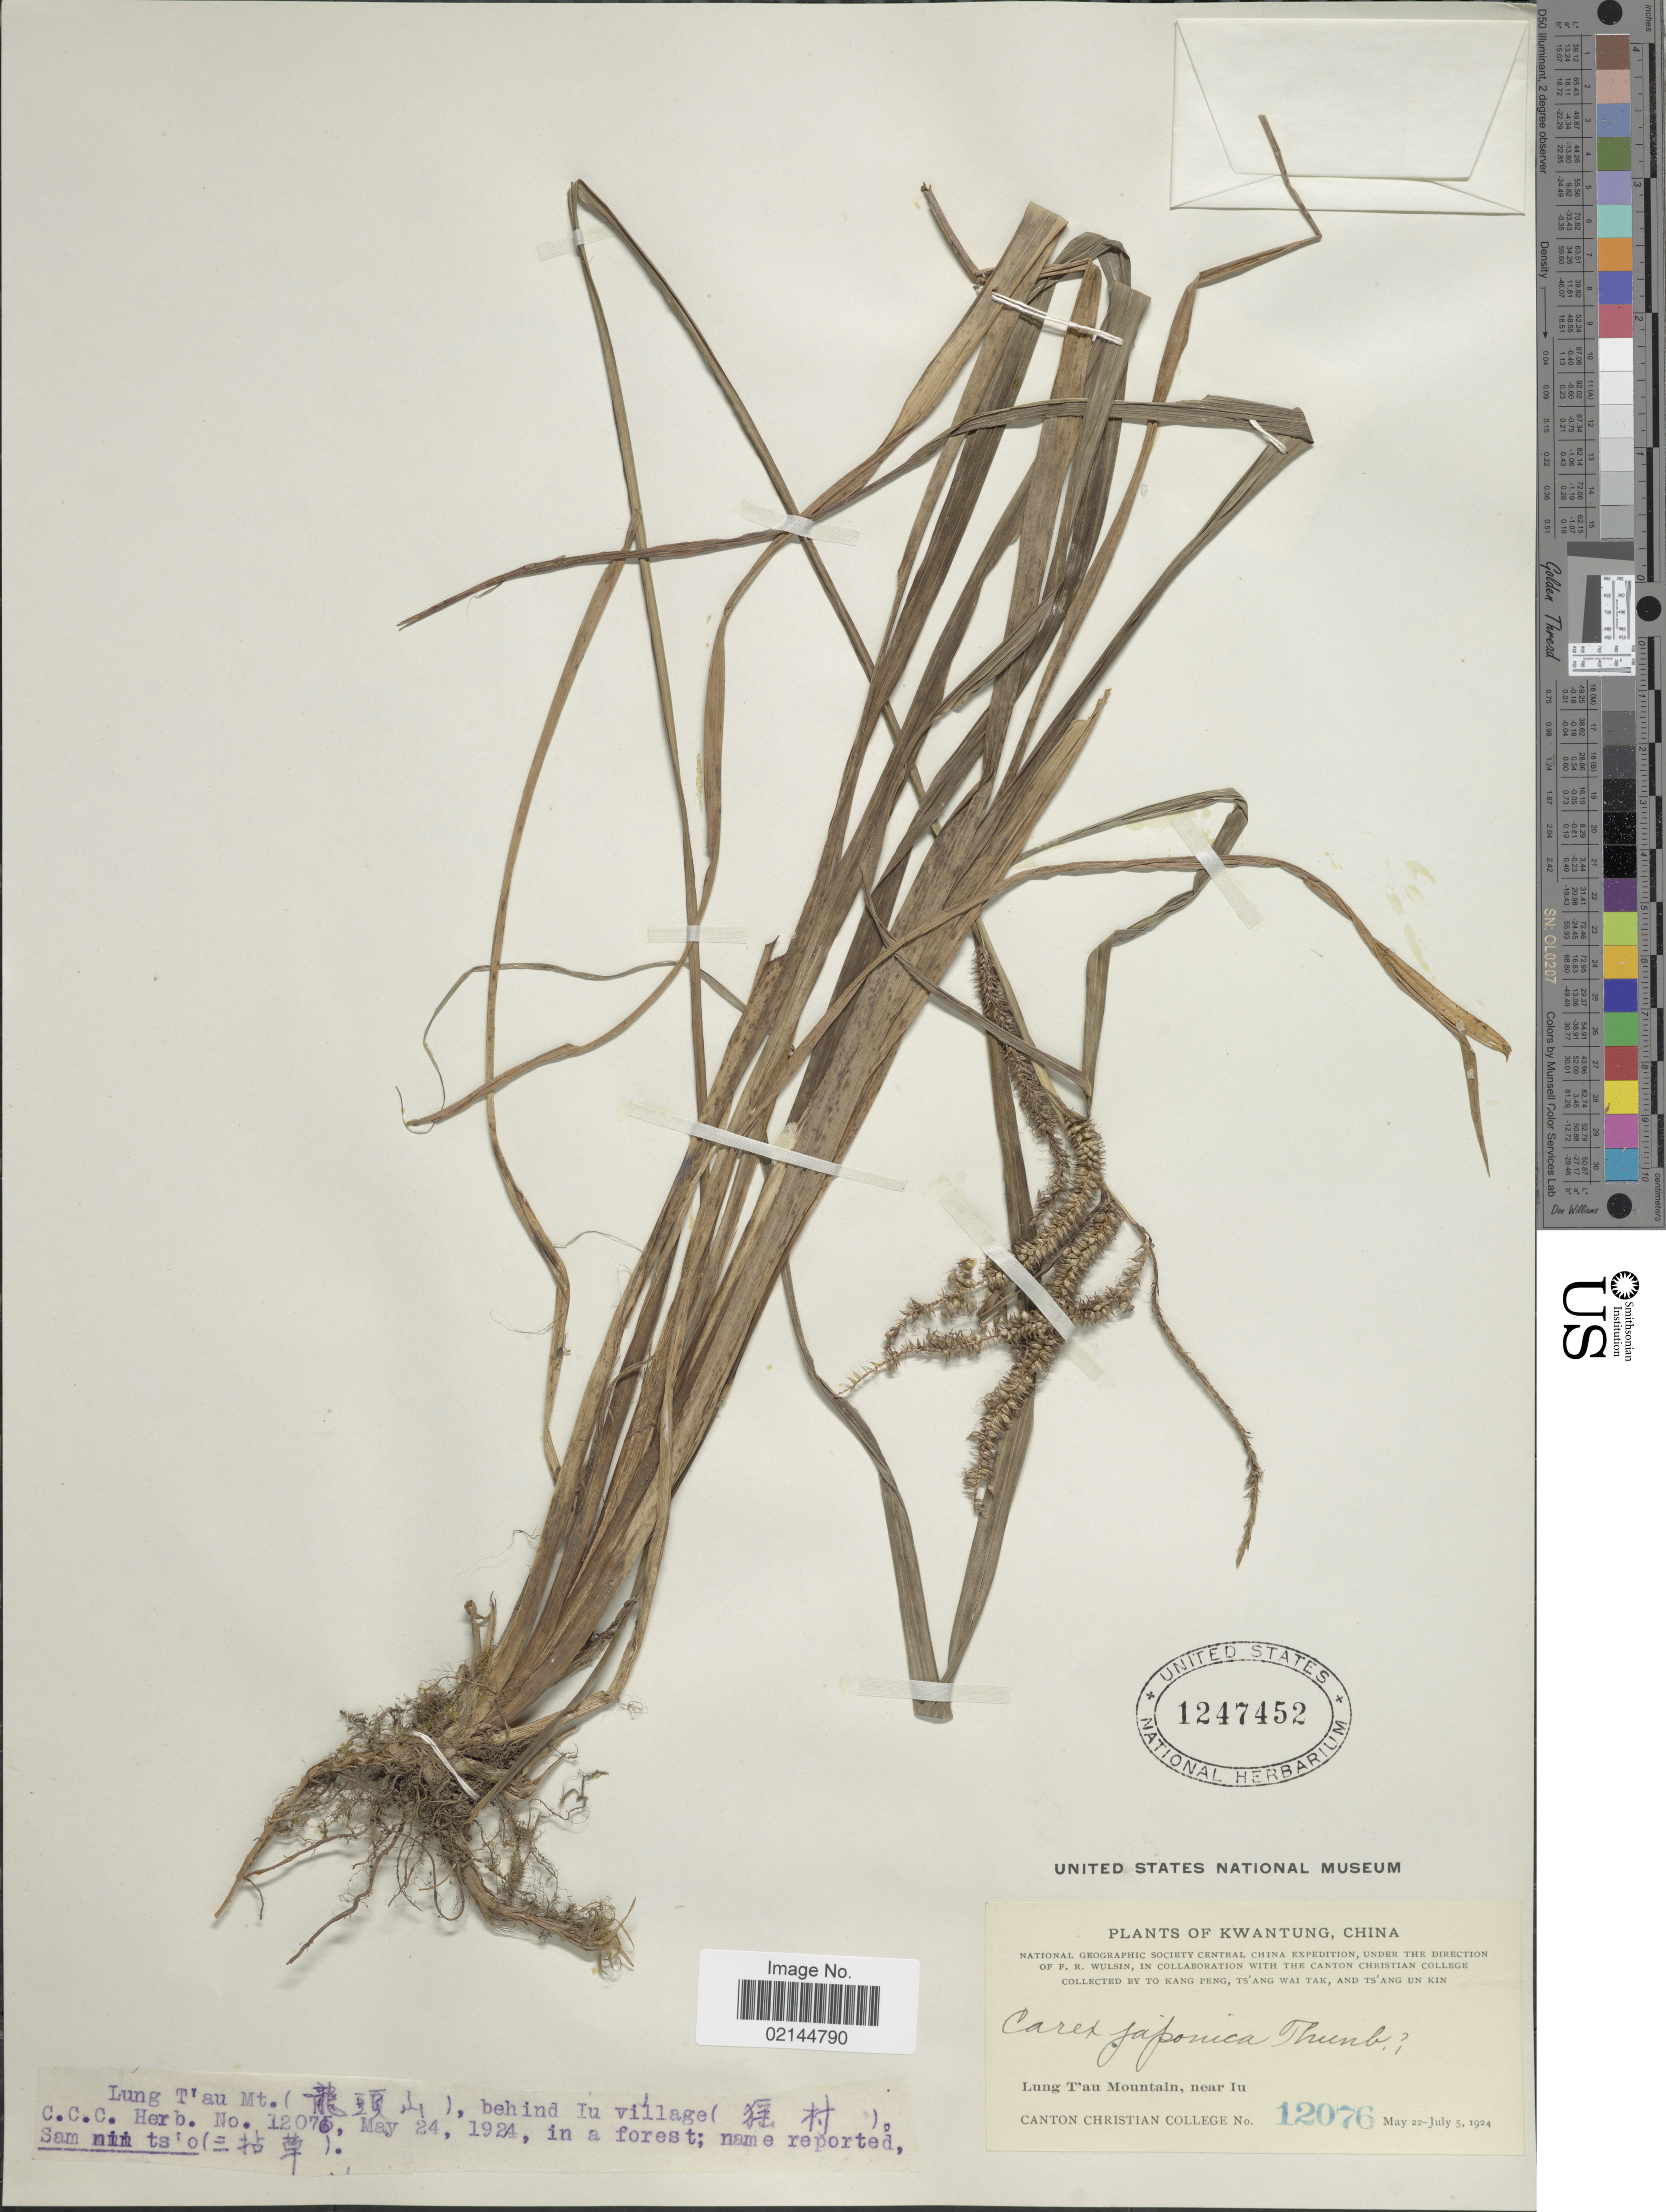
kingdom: Plantae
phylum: Tracheophyta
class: Liliopsida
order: Poales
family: Cyperaceae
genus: Carex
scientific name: Carex japonica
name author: Thunb.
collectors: Canton Christian College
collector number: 12076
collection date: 1924-05-22/1924-07-05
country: China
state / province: Guangdong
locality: Kwangtung, China. Lung T'au Mountain, near Iu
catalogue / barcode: US 1247452